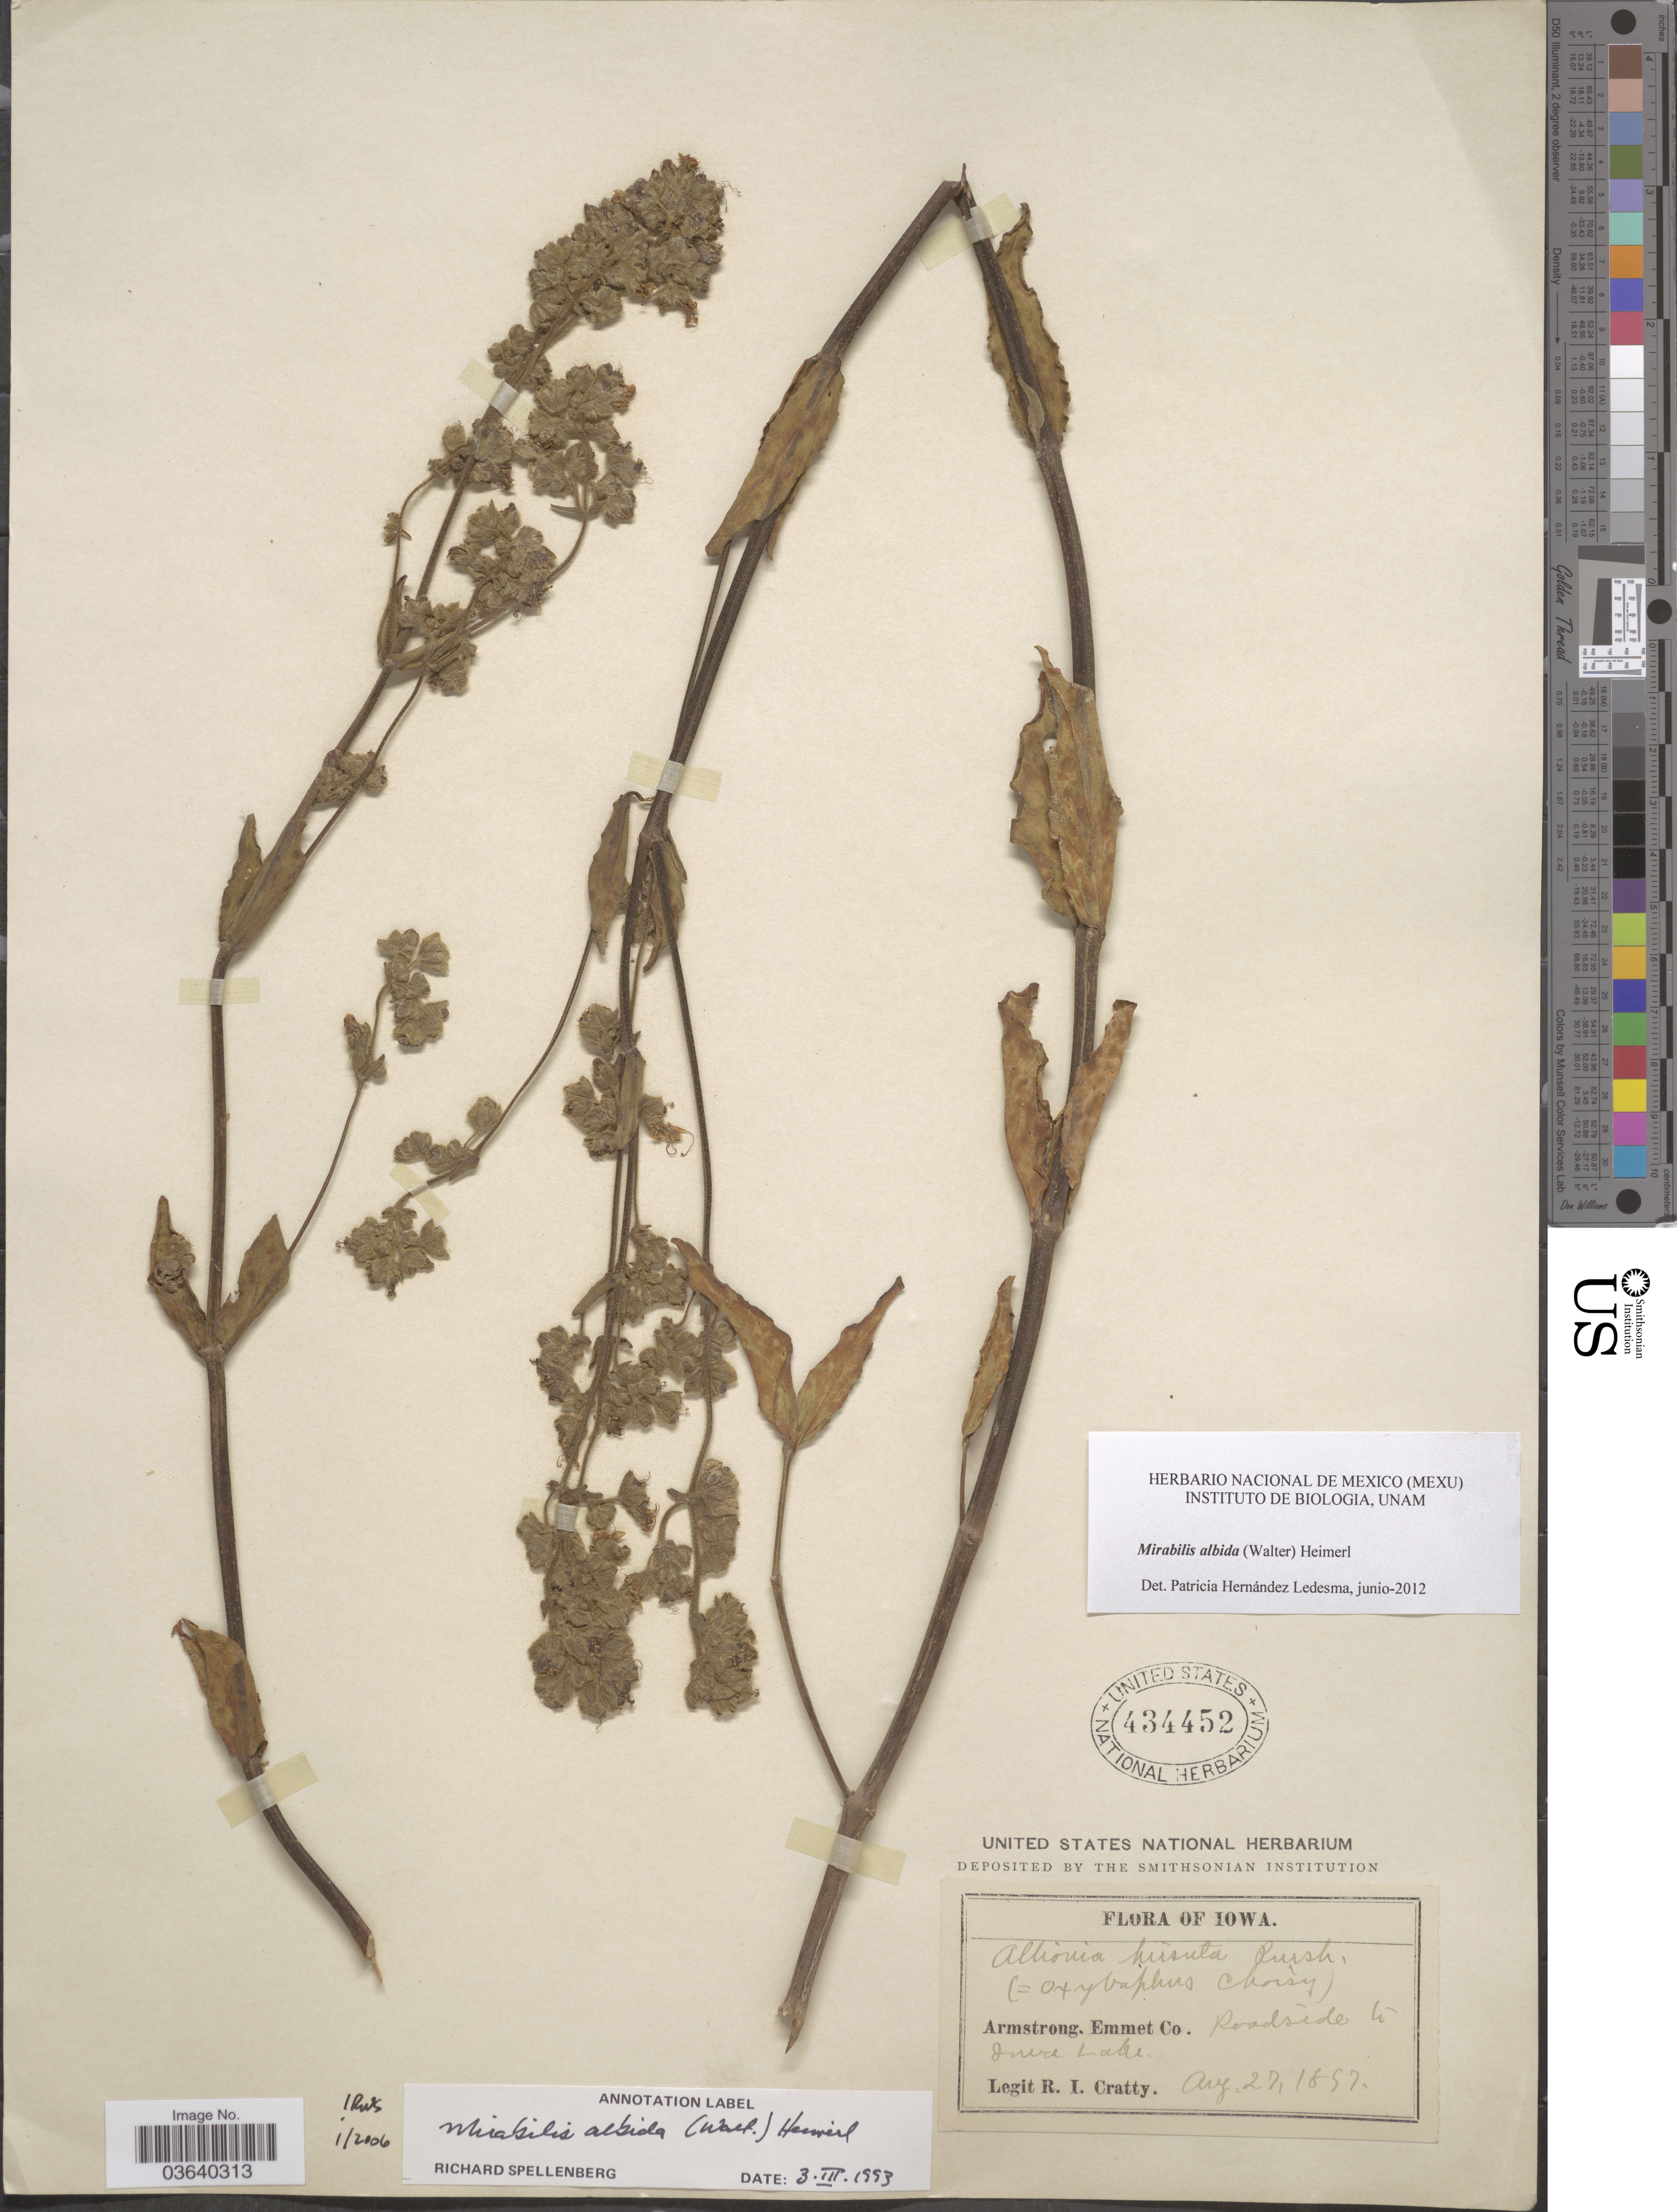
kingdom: Plantae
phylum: Tracheophyta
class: Magnoliopsida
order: Caryophyllales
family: Nyctaginaceae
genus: Mirabilis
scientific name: Mirabilis albida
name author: (Walter) Heimerl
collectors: R. Cratty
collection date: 1897-08-27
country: United States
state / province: Iowa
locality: Armtrong, Emmet Co. Iowa Lake.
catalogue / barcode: US 434452